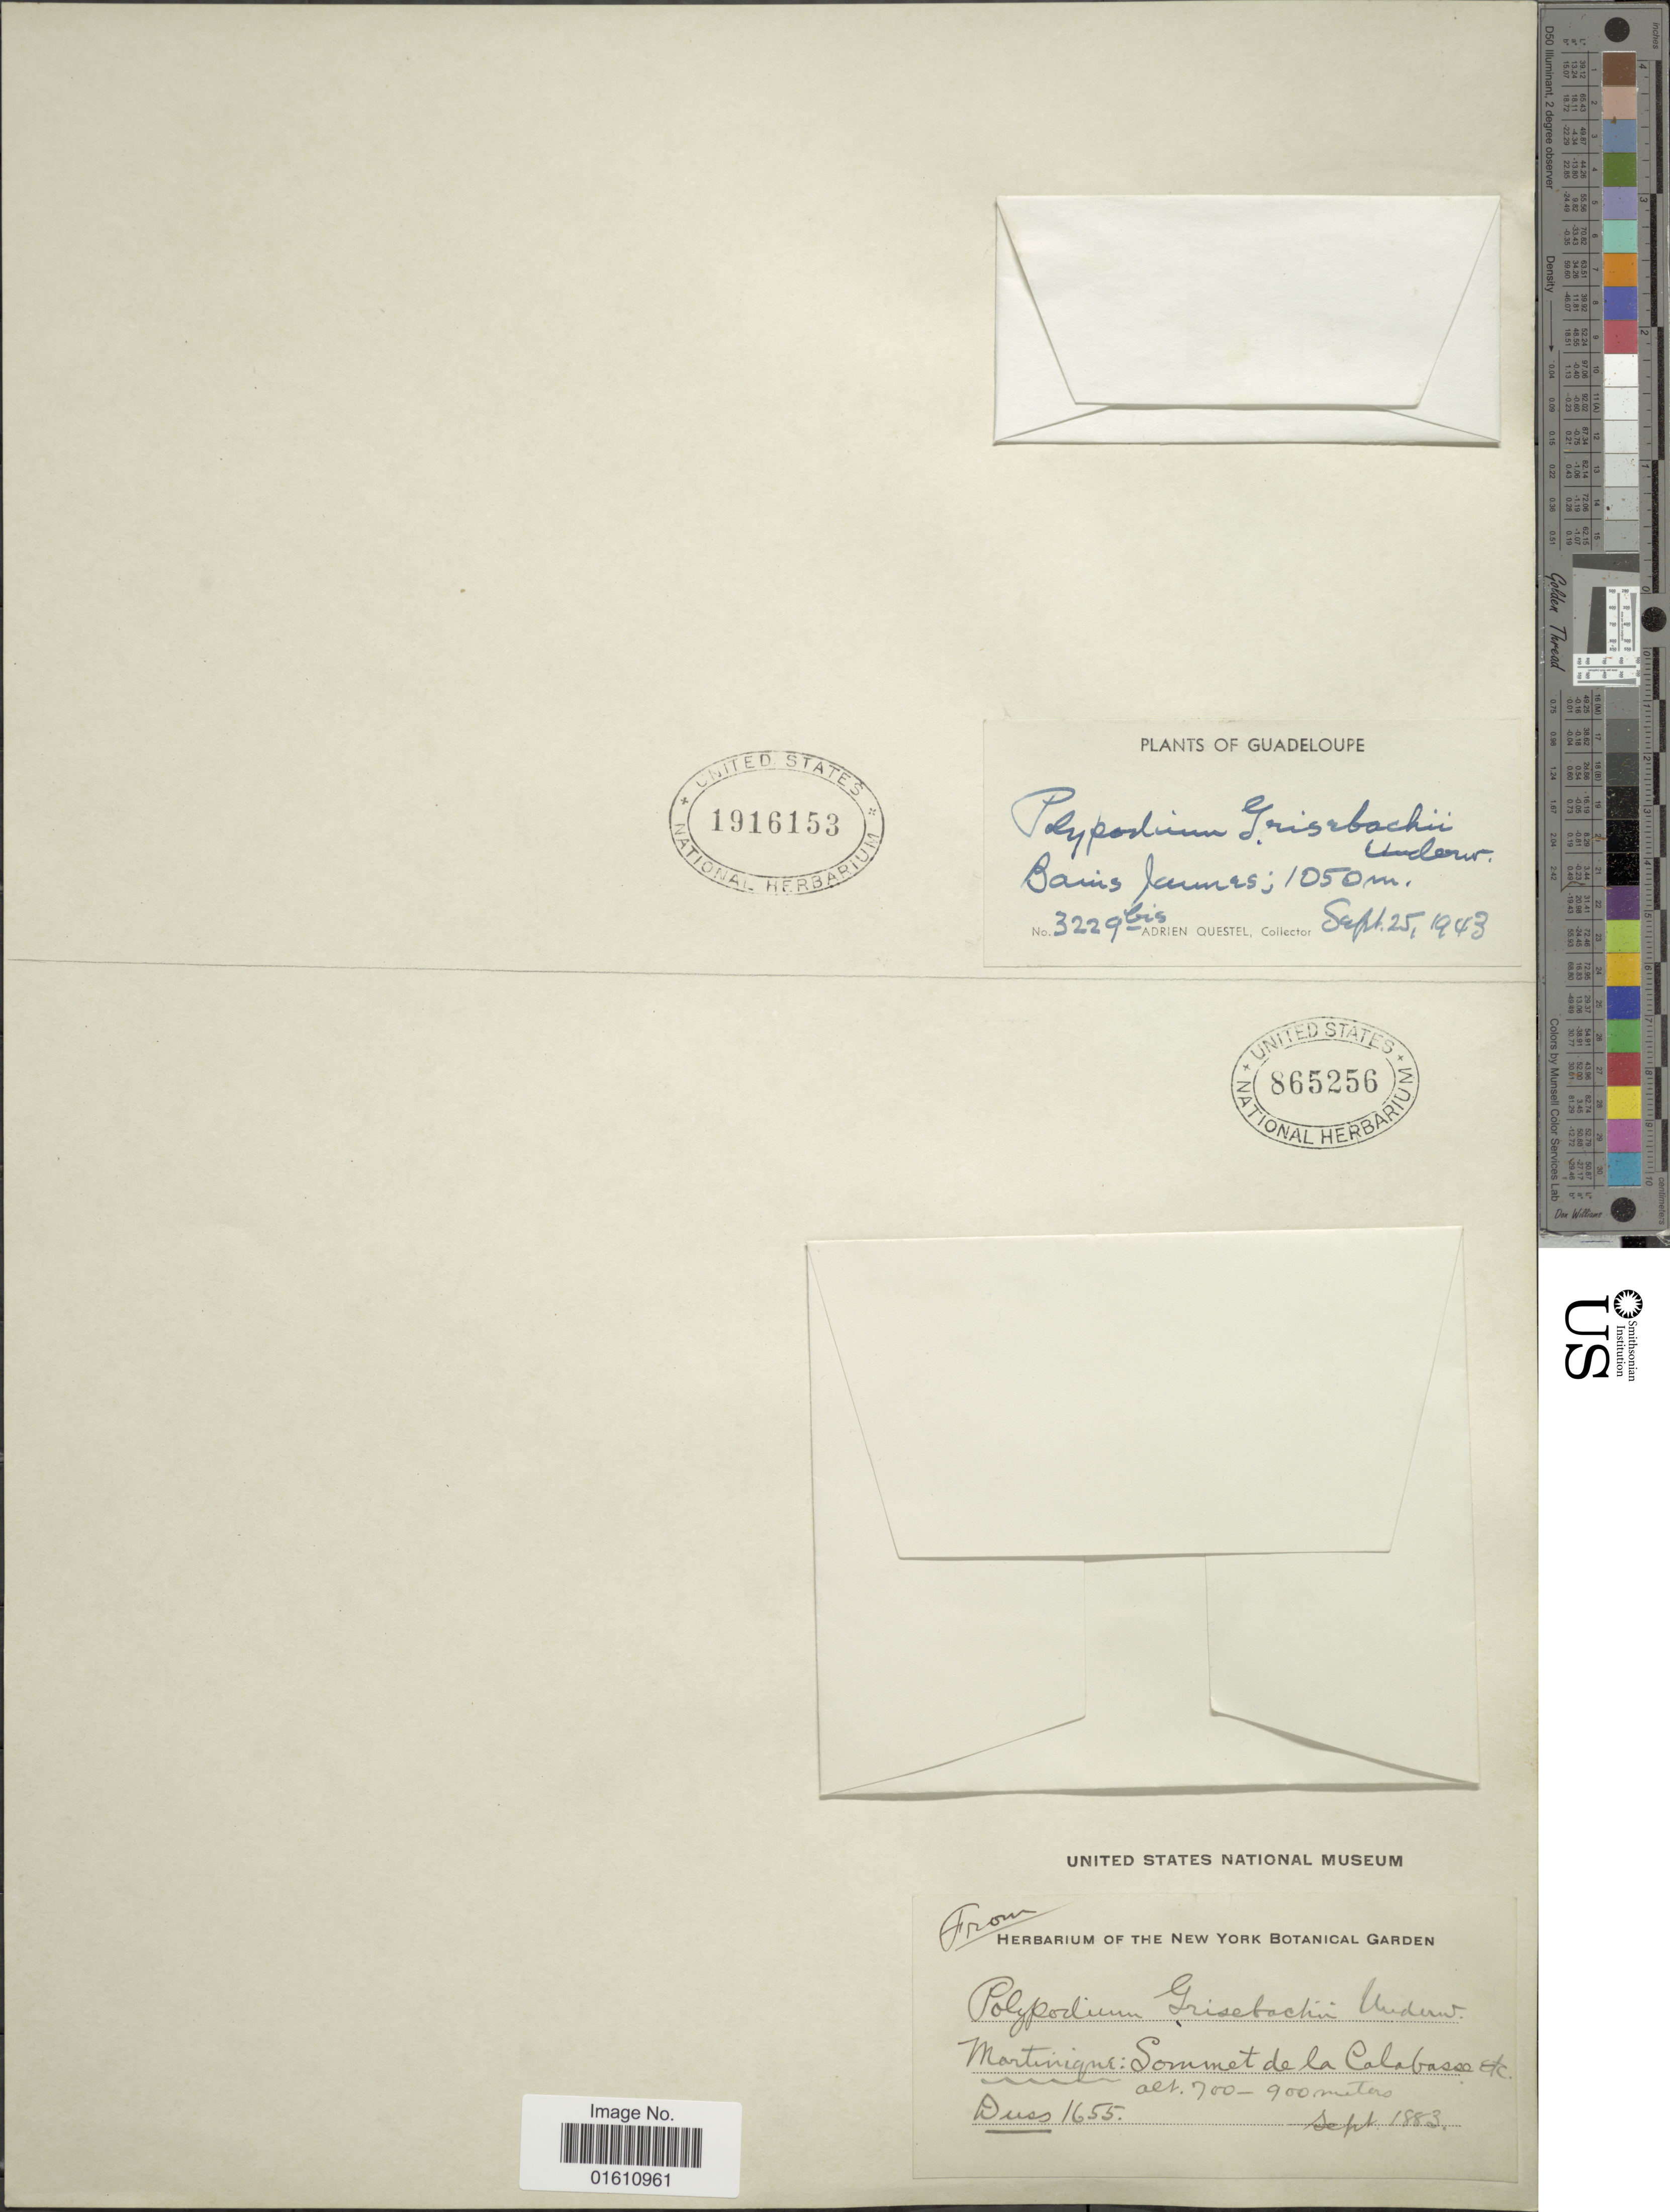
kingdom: Plantae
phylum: Tracheophyta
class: Polypodiopsida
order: Polypodiales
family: Polypodiaceae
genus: Moranopteris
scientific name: Moranopteris grisebachii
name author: (C. Chr.) R. Y. Hirai & J. Prado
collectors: A. Questel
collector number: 3229bis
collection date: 1943-09-15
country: Guadeloupe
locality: Bains Jaunes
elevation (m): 1050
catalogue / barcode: US 1916153